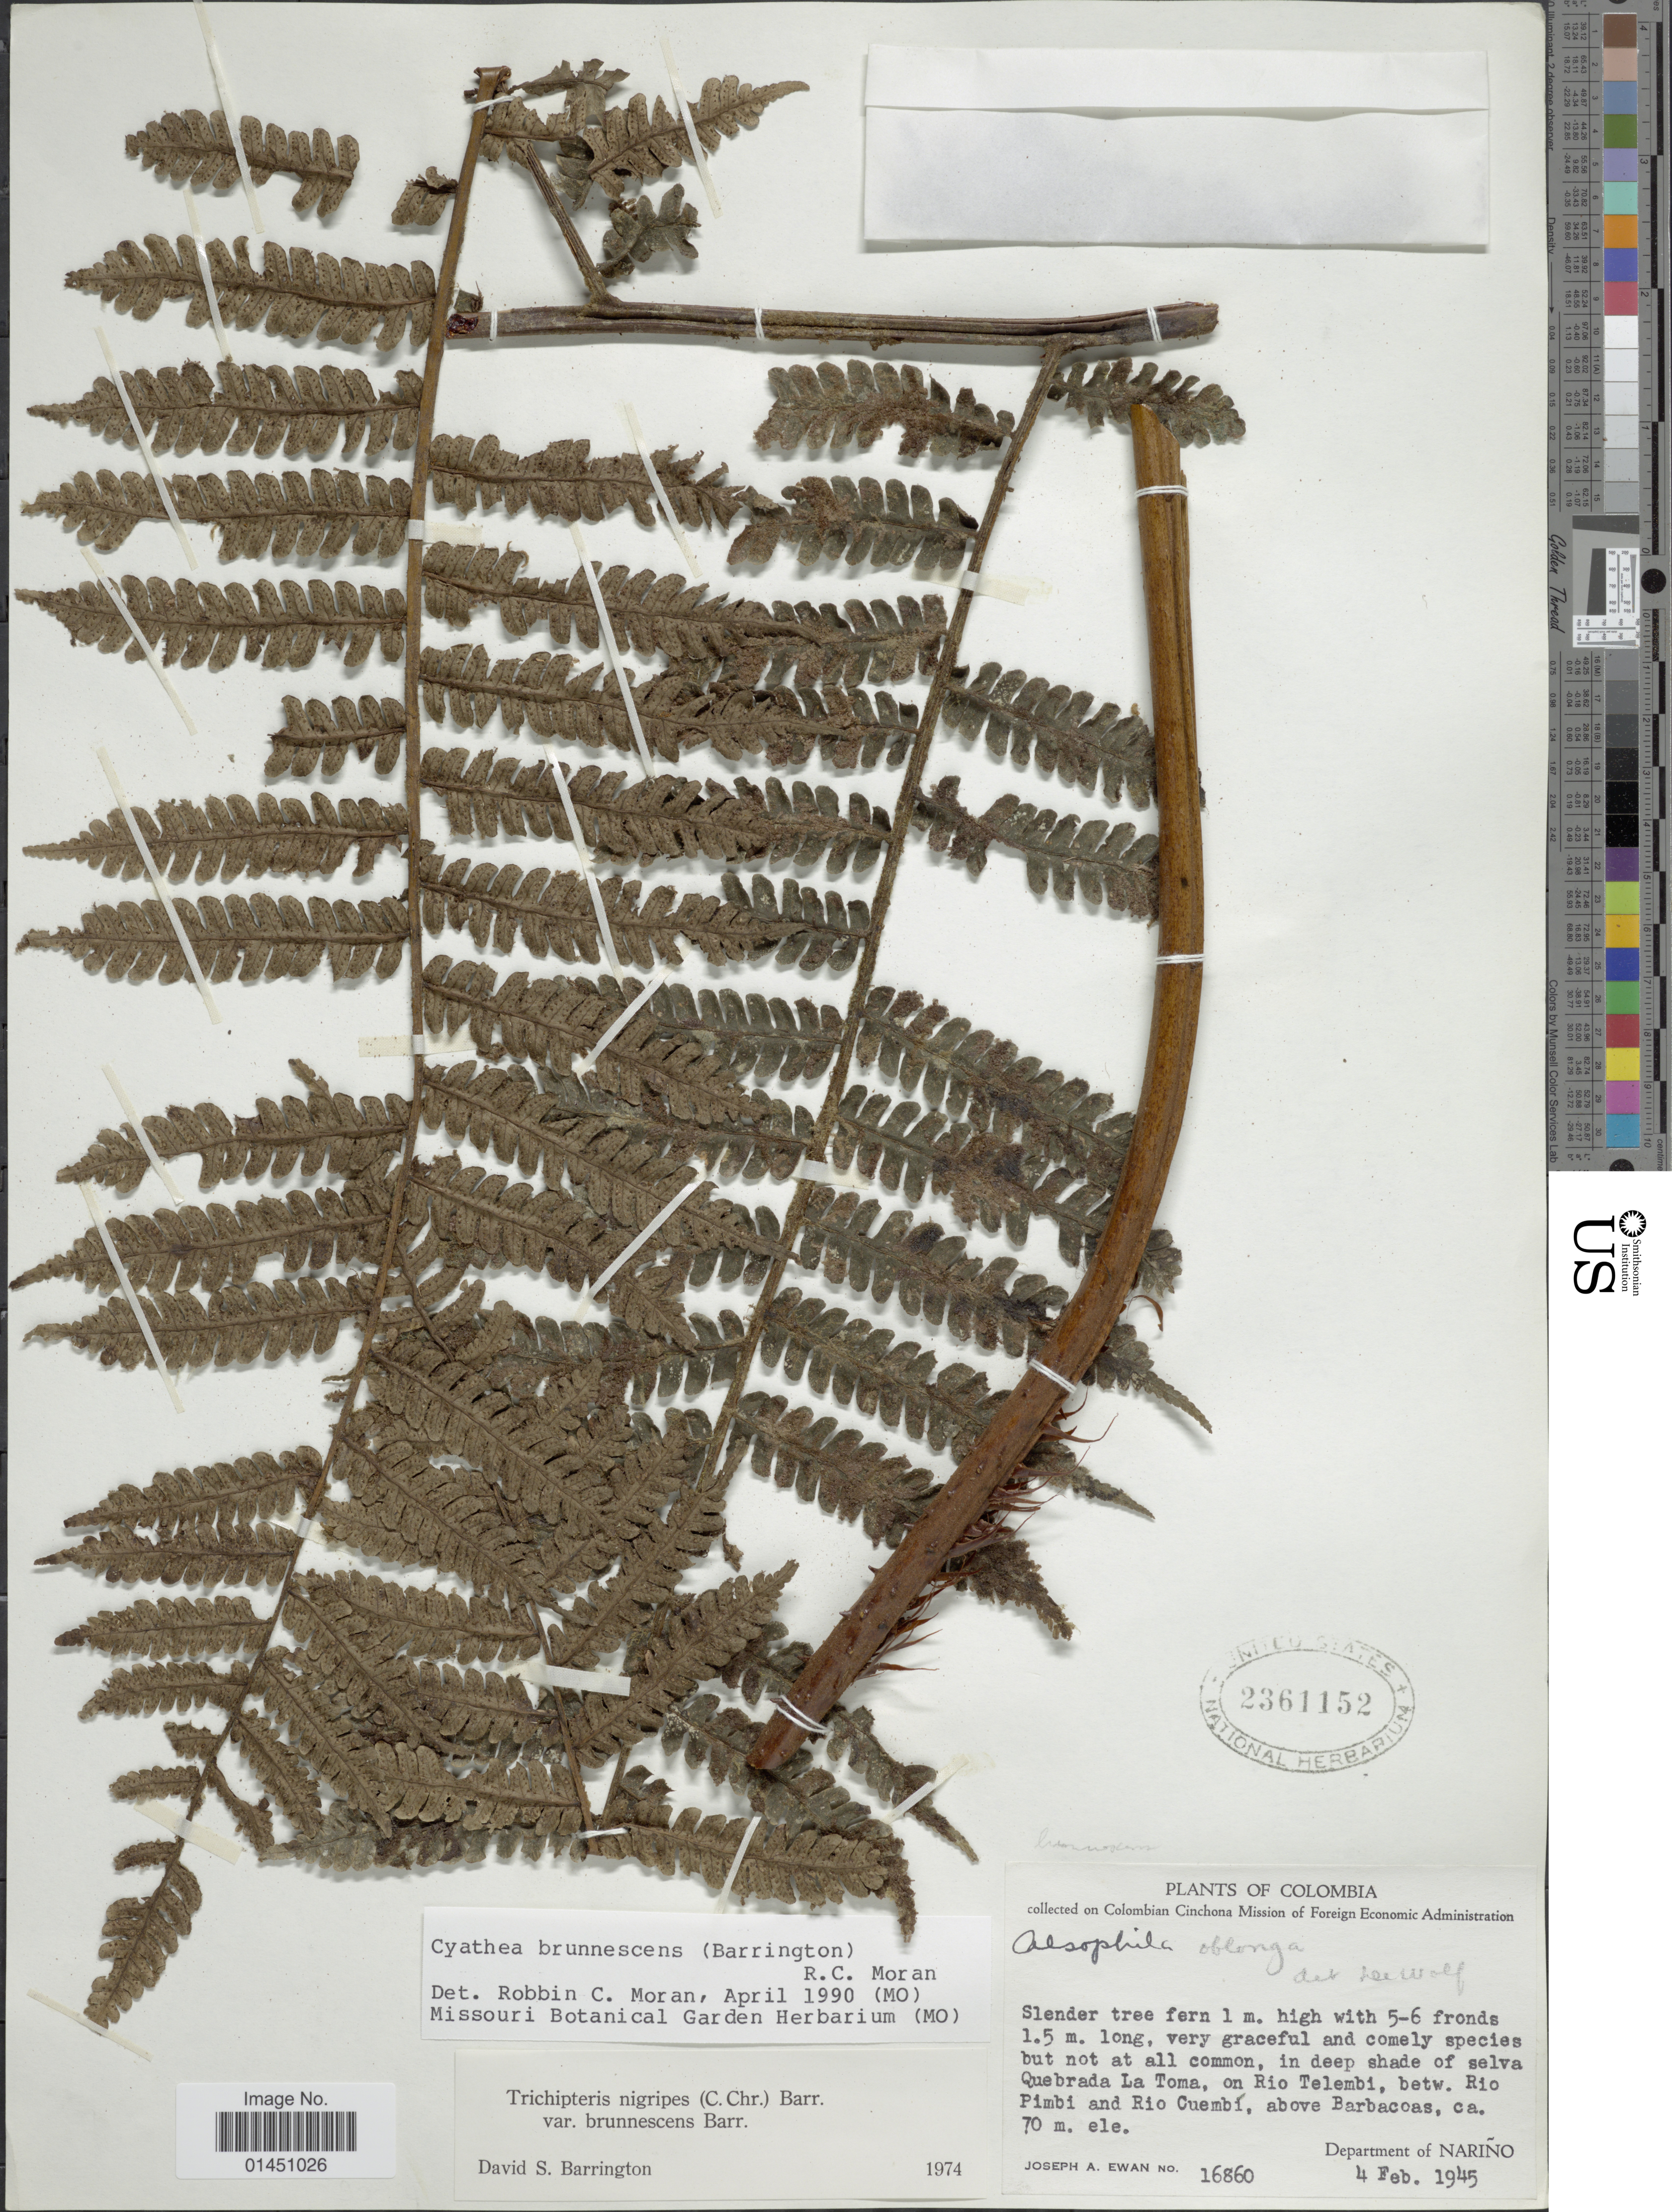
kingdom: Plantae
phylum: Tracheophyta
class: Polypodiopsida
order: Cyatheales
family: Cyatheaceae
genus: Cyathea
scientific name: Cyathea brunnescens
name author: (Barrington) R.C. Moran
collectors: J. A. Ewan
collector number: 16860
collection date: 1945-02-04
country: Colombia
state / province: Nariño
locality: In deep shade of selva Quebrada La Toma, on Rio Telembi, betw. Rio Pimbi and Rio Cuembi, above Barbacoas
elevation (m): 70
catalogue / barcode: US 2361152